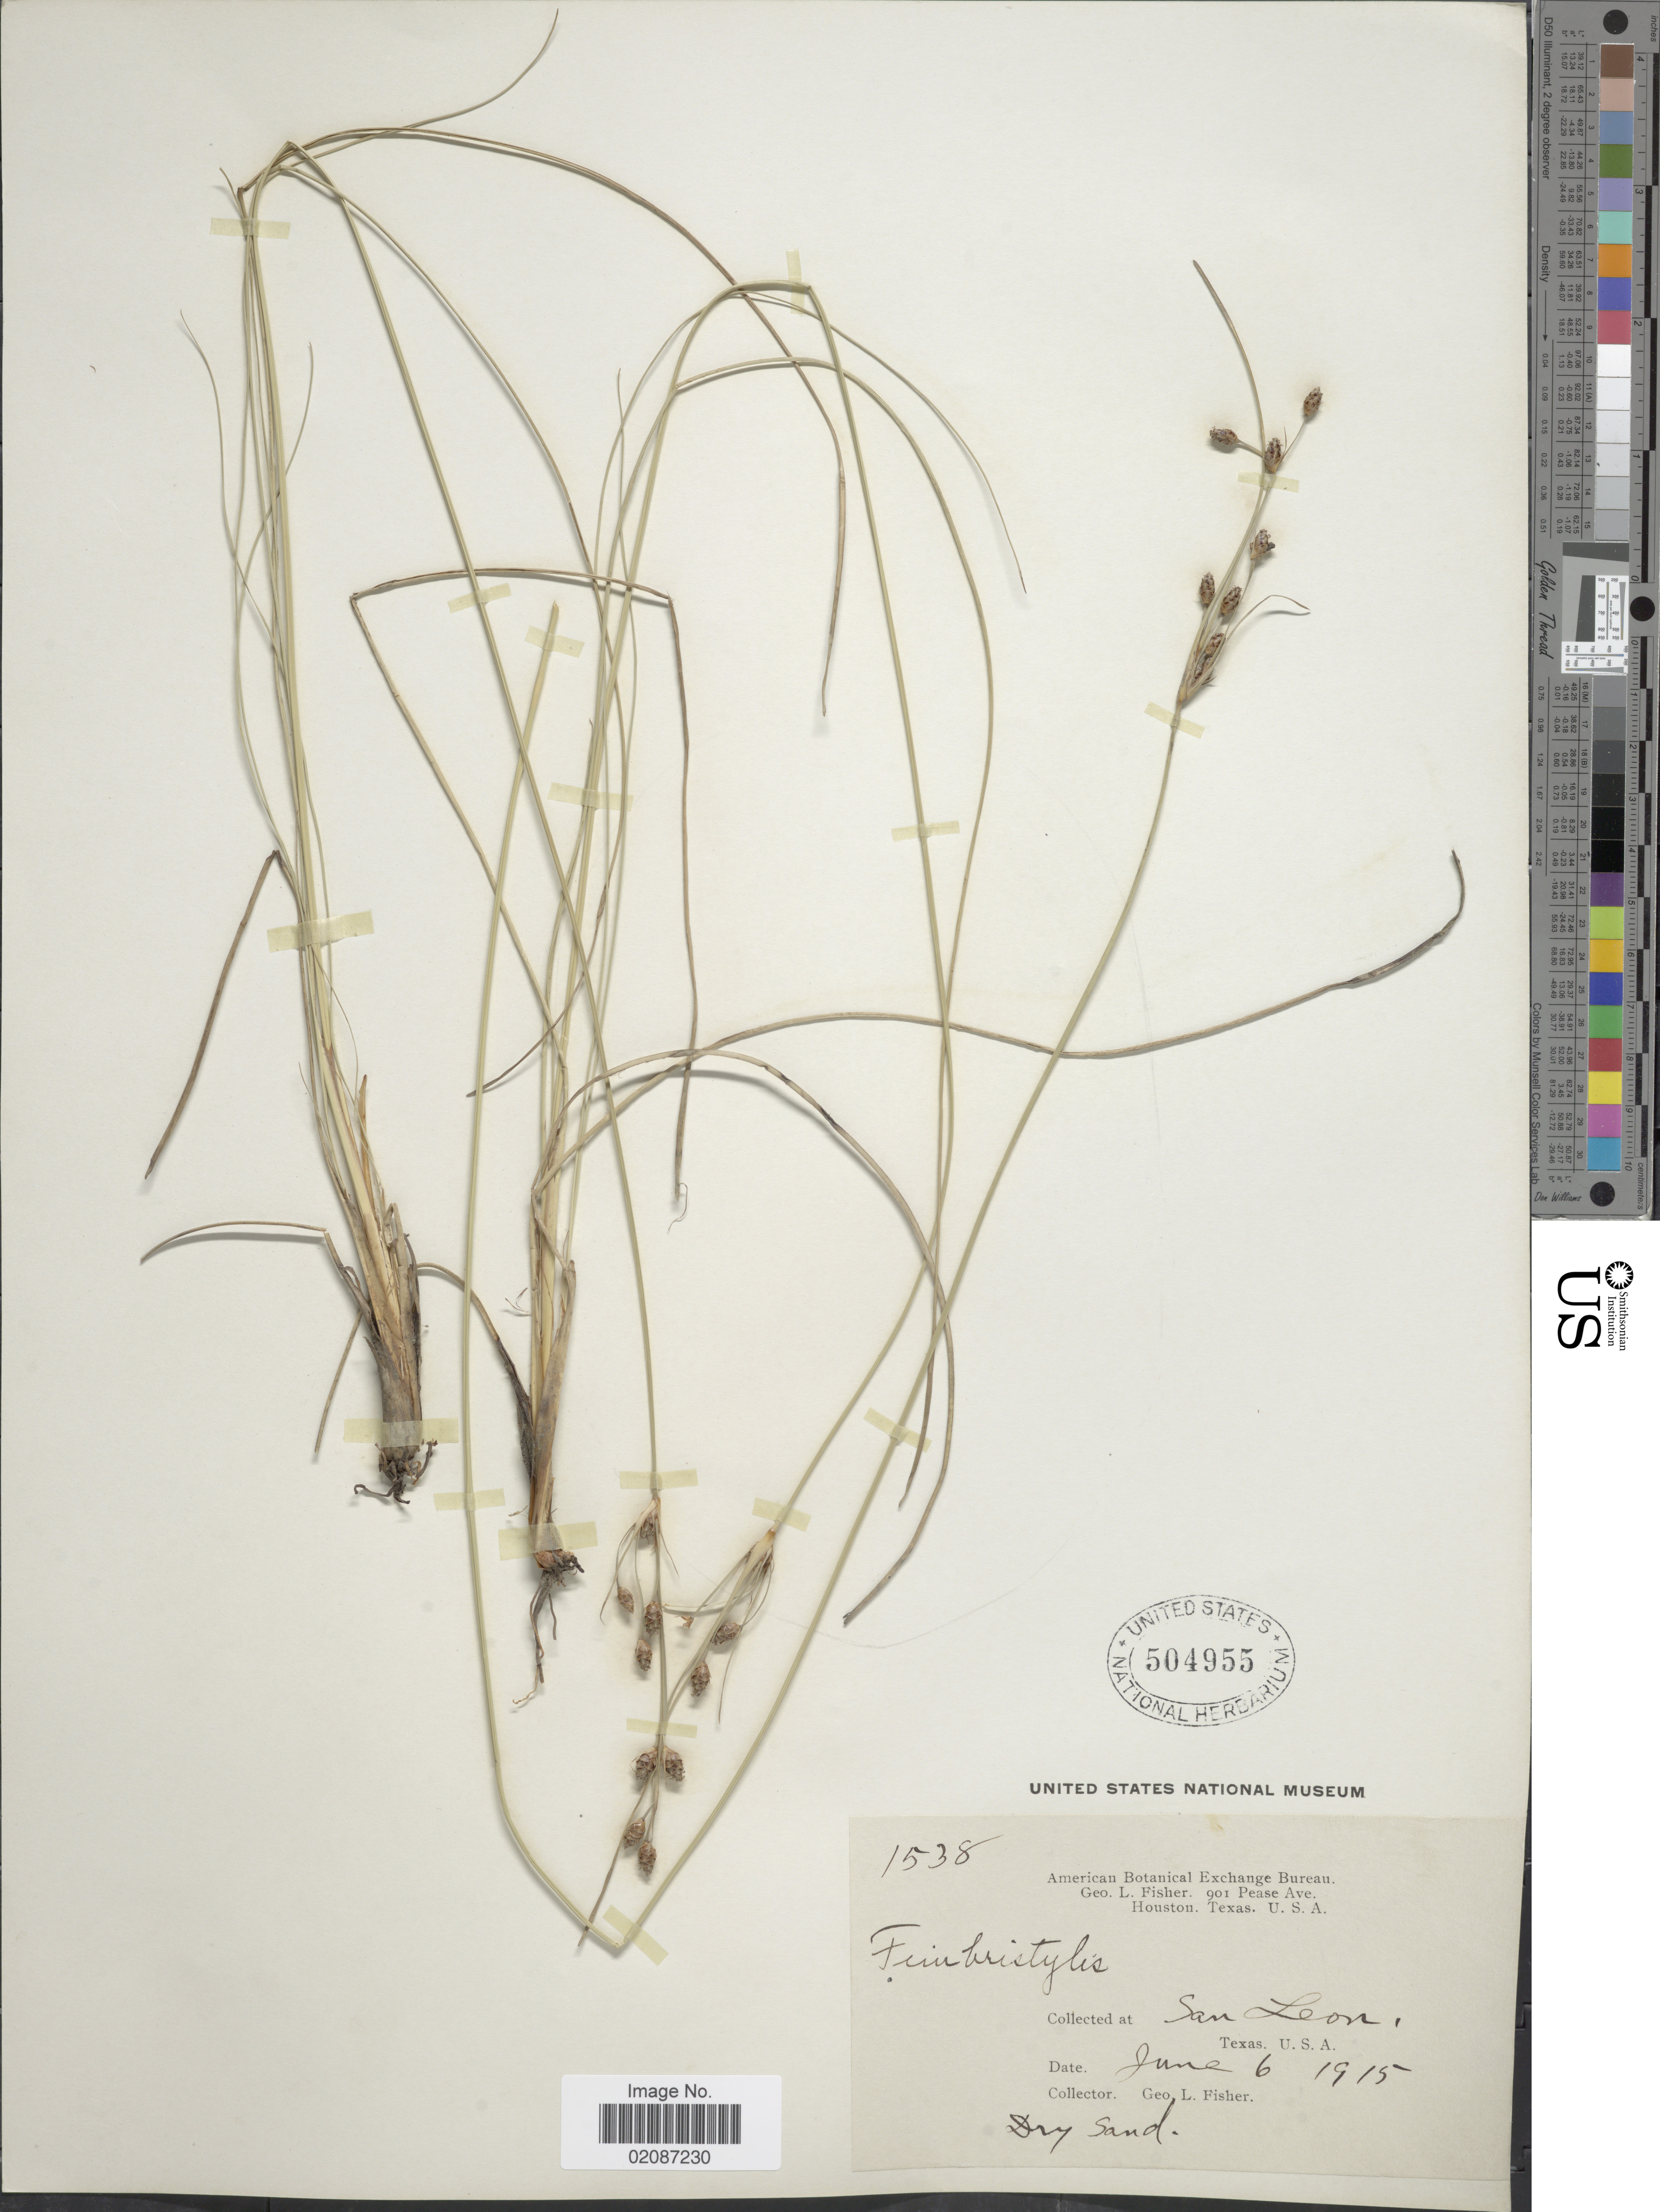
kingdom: Plantae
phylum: Tracheophyta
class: Liliopsida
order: Poales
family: Cyperaceae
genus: Fimbristylis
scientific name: Fimbristylis castanea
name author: (Michx.) Vahl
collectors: G. L. Fisher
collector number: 1538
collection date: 1915-06-06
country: United States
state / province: Texas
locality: San Leon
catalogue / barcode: US 504955